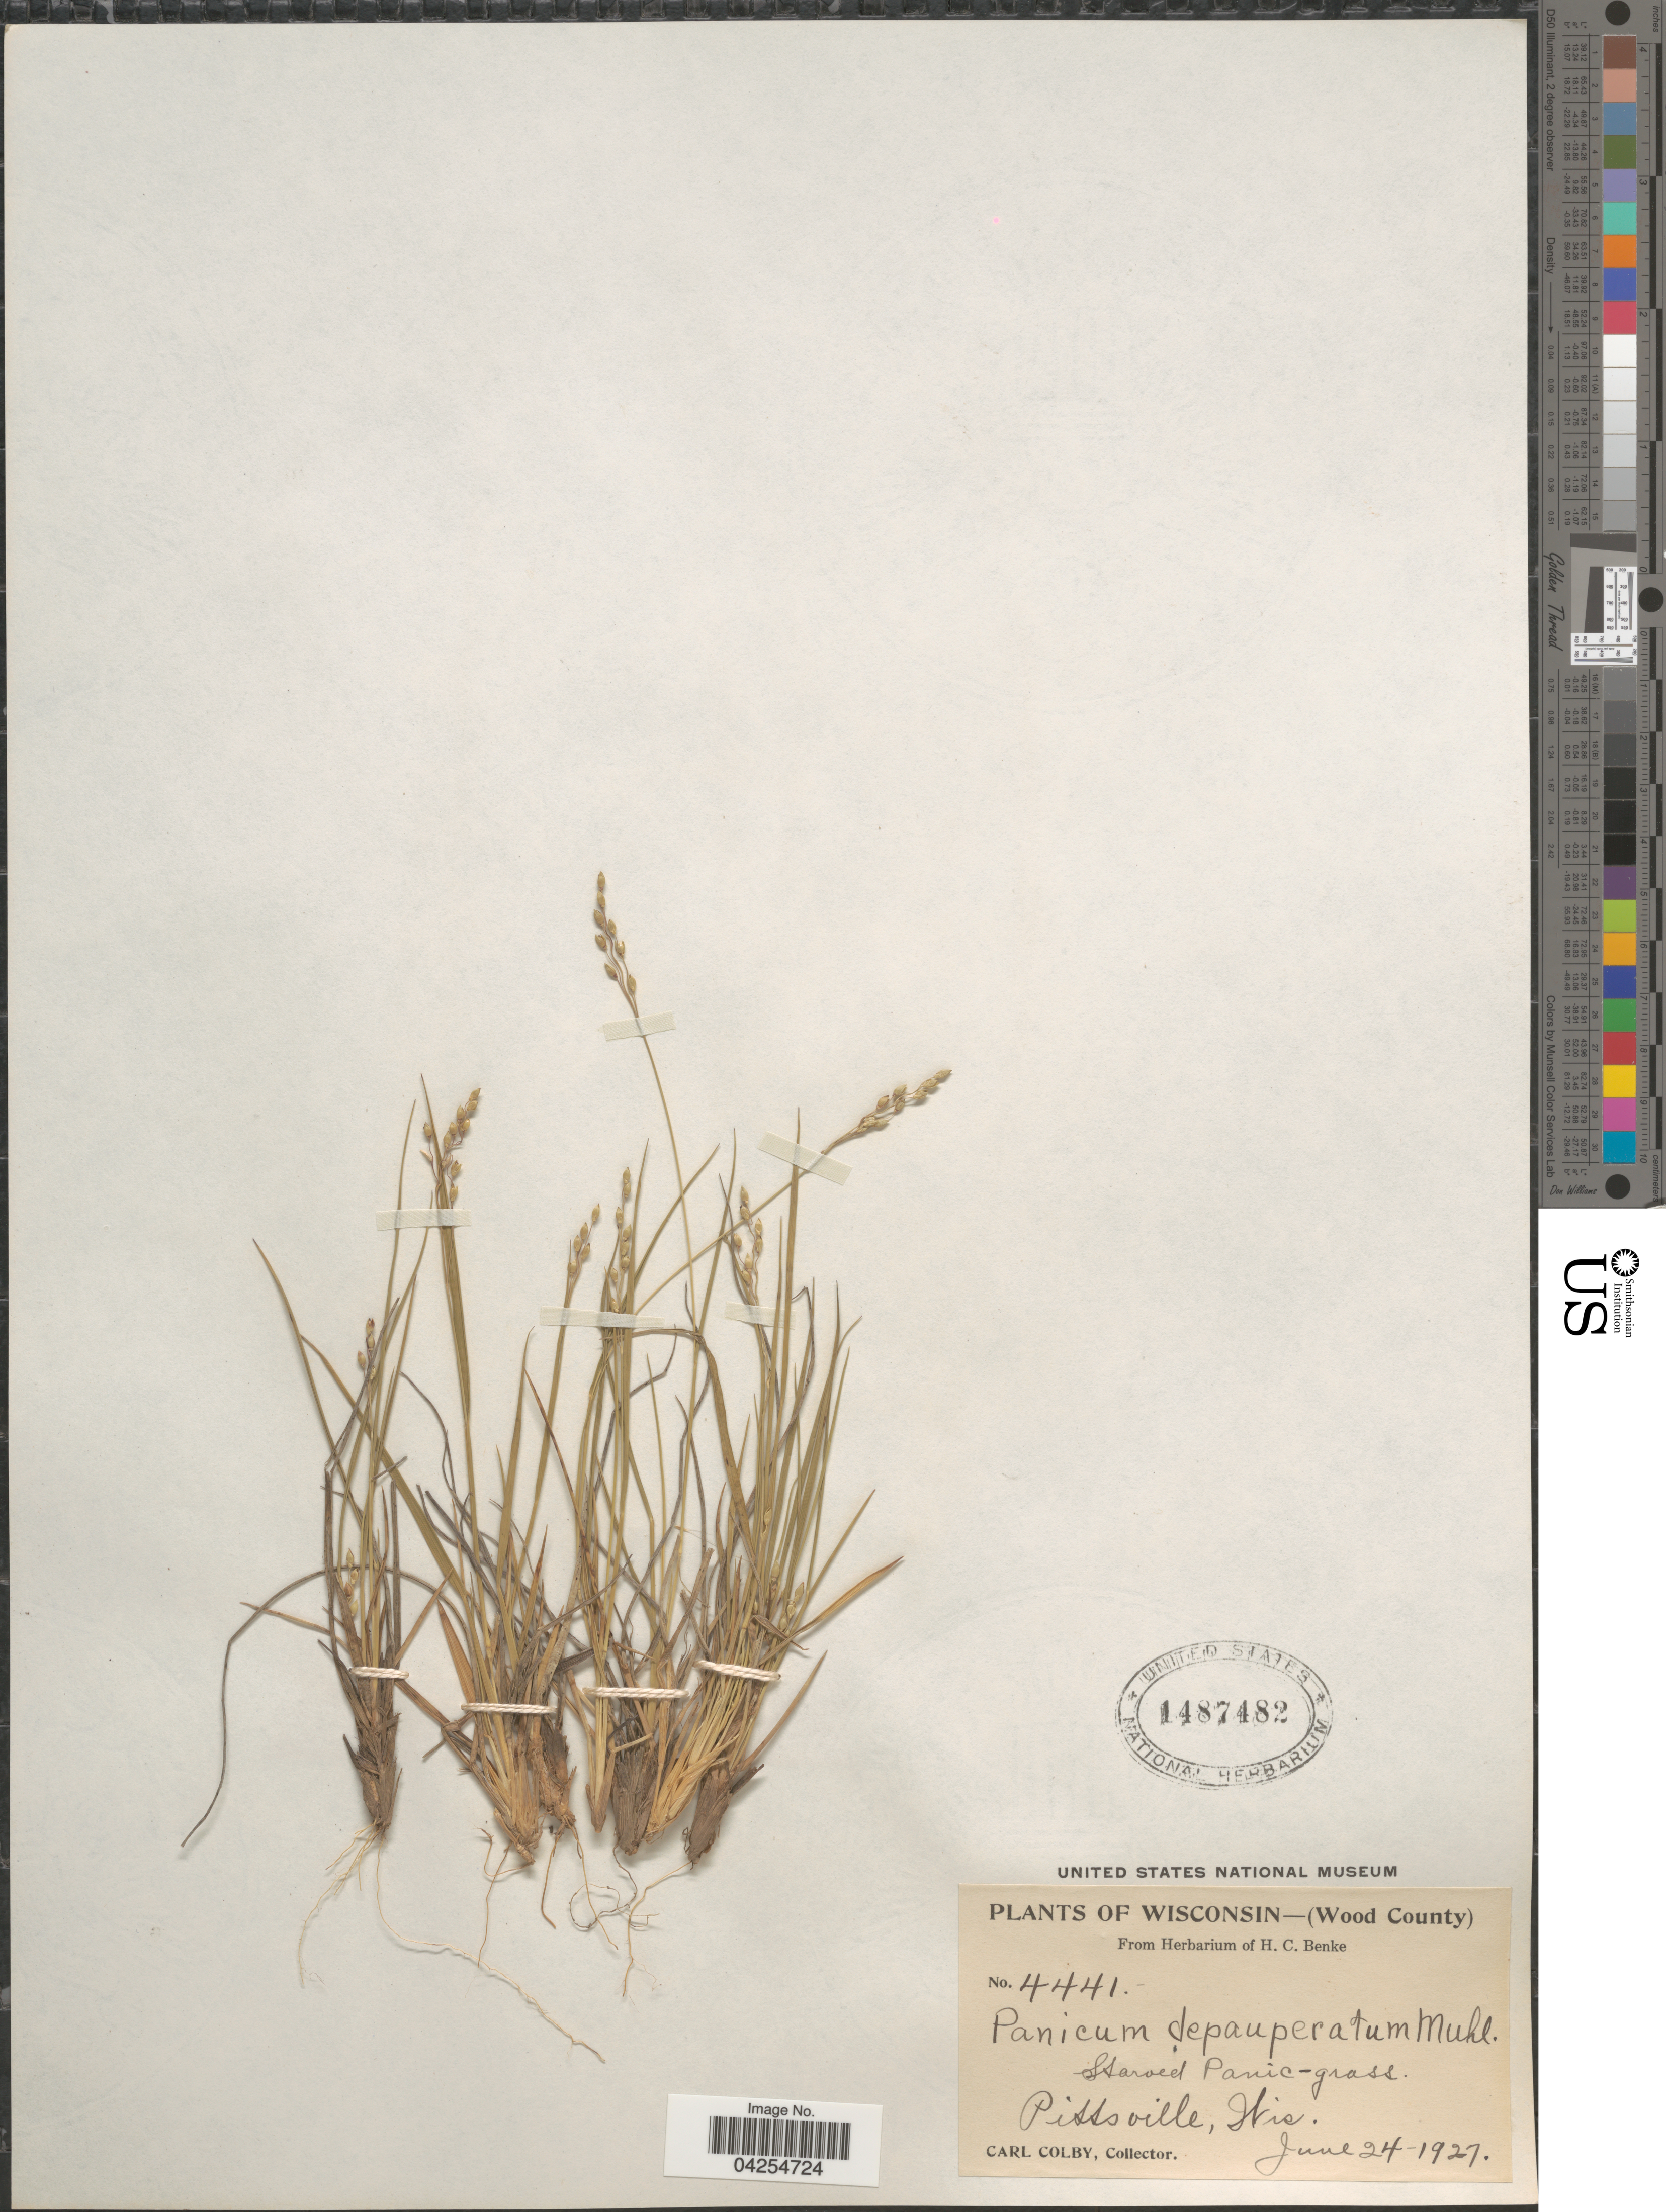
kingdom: Plantae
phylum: Tracheophyta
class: Liliopsida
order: Poales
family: Poaceae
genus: Dichanthelium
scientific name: Dichanthelium depauperatum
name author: (Muhl.) Gould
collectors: C. Colby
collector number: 4441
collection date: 1927-06-24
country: United States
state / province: Wisconsin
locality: Wood County. Pittsville.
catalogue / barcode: US 1487482